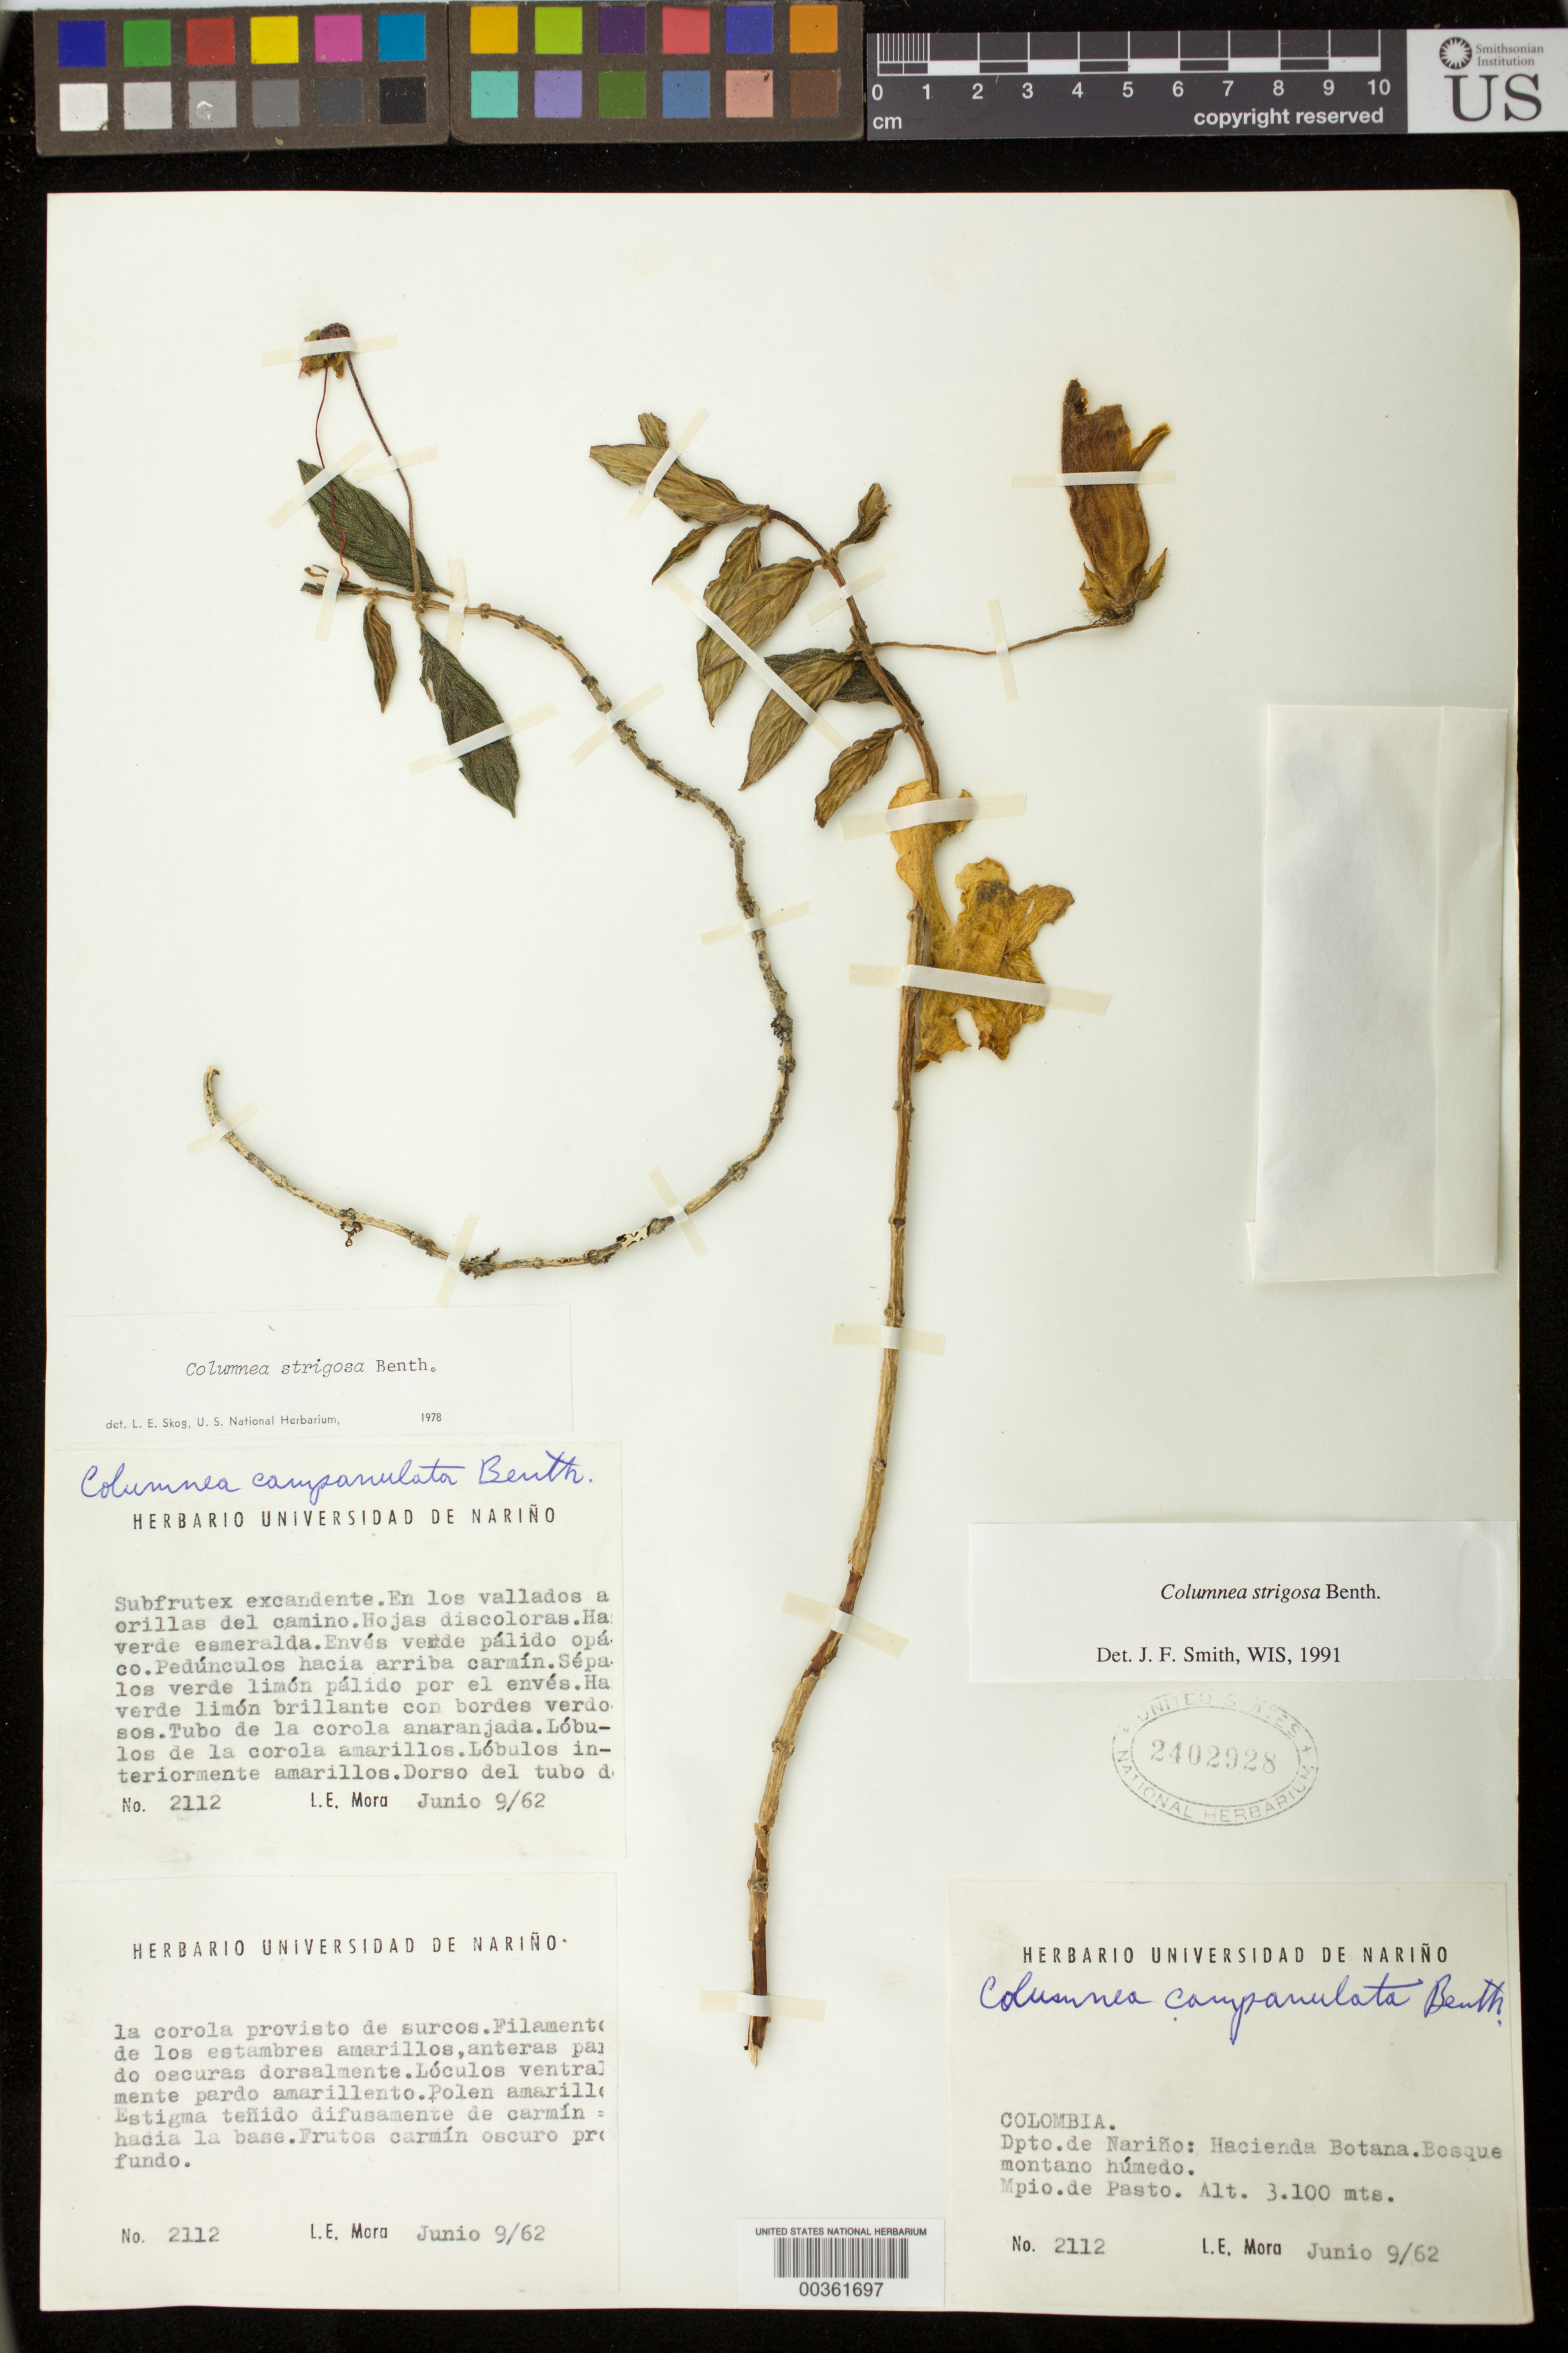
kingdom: Plantae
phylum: Tracheophyta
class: Magnoliopsida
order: Lamiales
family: Gesneriaceae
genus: Columnea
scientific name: Columnea strigosa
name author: Benth.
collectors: L. Mora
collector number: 2112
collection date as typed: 09 Jun 1962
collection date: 1962-06-09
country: Colombia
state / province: Nariño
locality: Hacienda Botana, mpio. de Pasto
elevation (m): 3100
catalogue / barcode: US 2402928